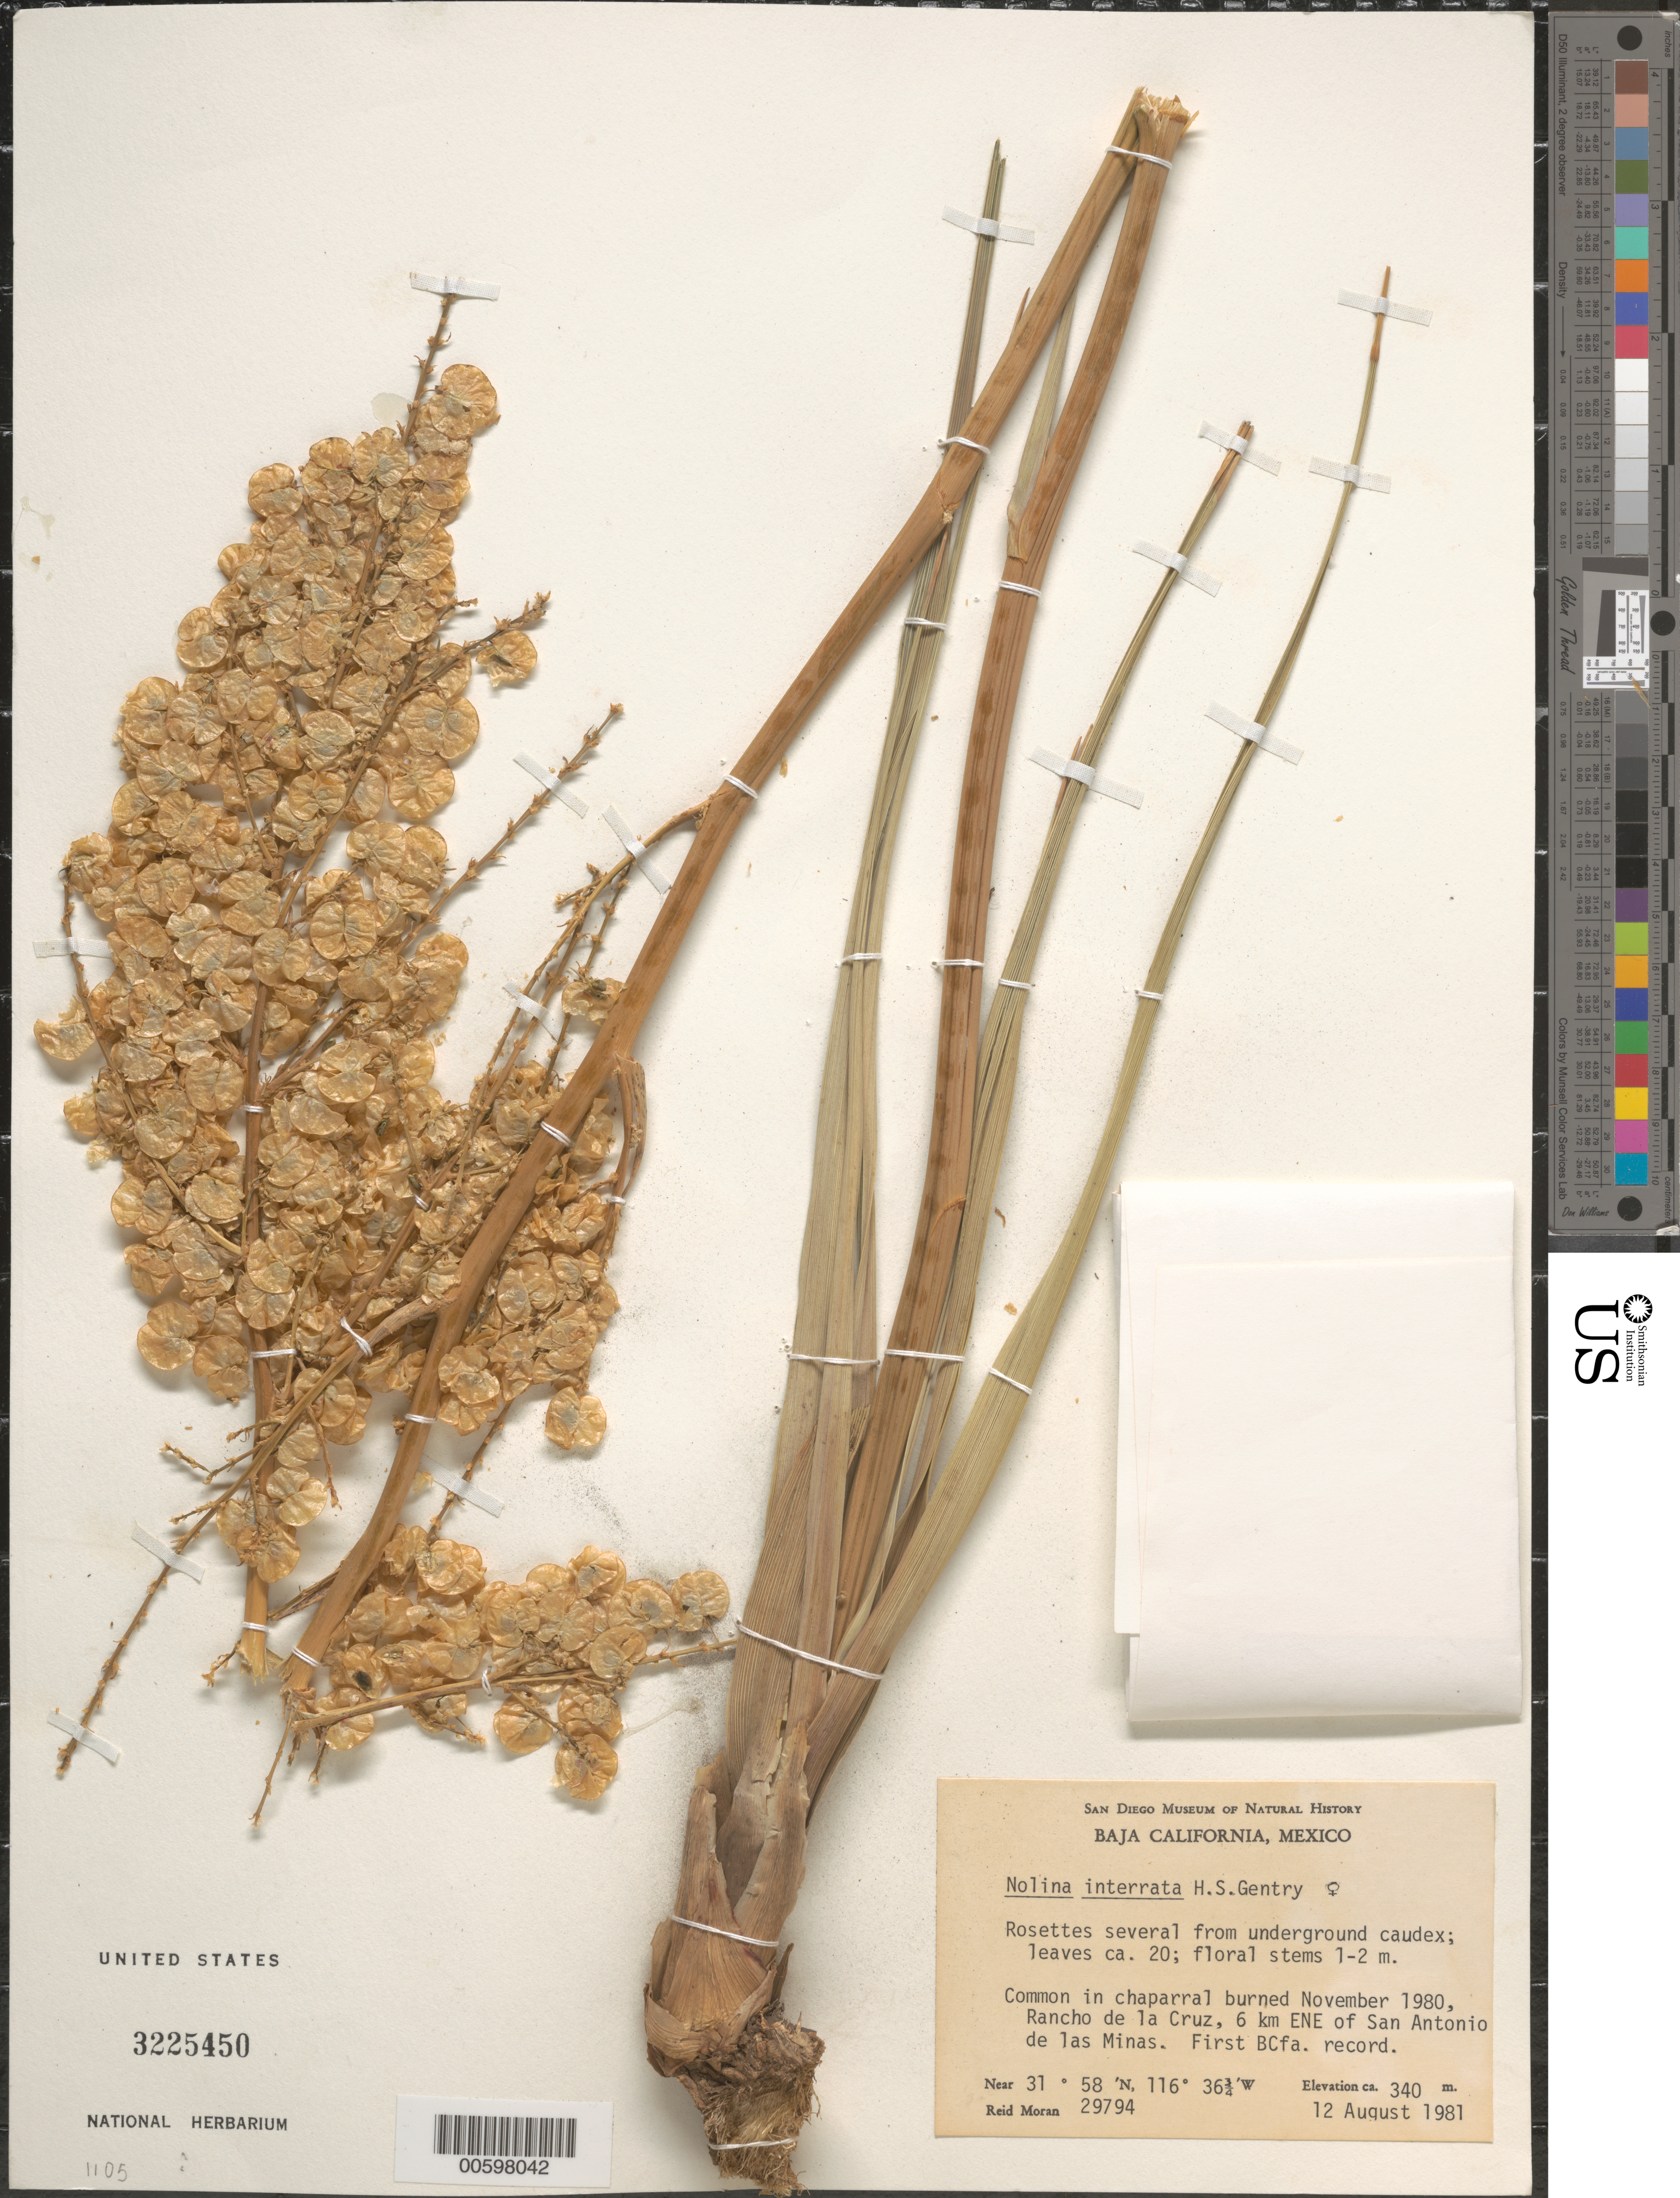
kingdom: Plantae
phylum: Tracheophyta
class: Liliopsida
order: Asparagales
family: Asparagaceae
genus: Nolina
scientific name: Nolina interrata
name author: Gentry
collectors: R. V. Moran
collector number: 29794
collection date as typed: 12 Aug 1981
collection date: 1981-08-12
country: Mexico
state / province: Baja California Norte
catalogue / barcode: US 3225450